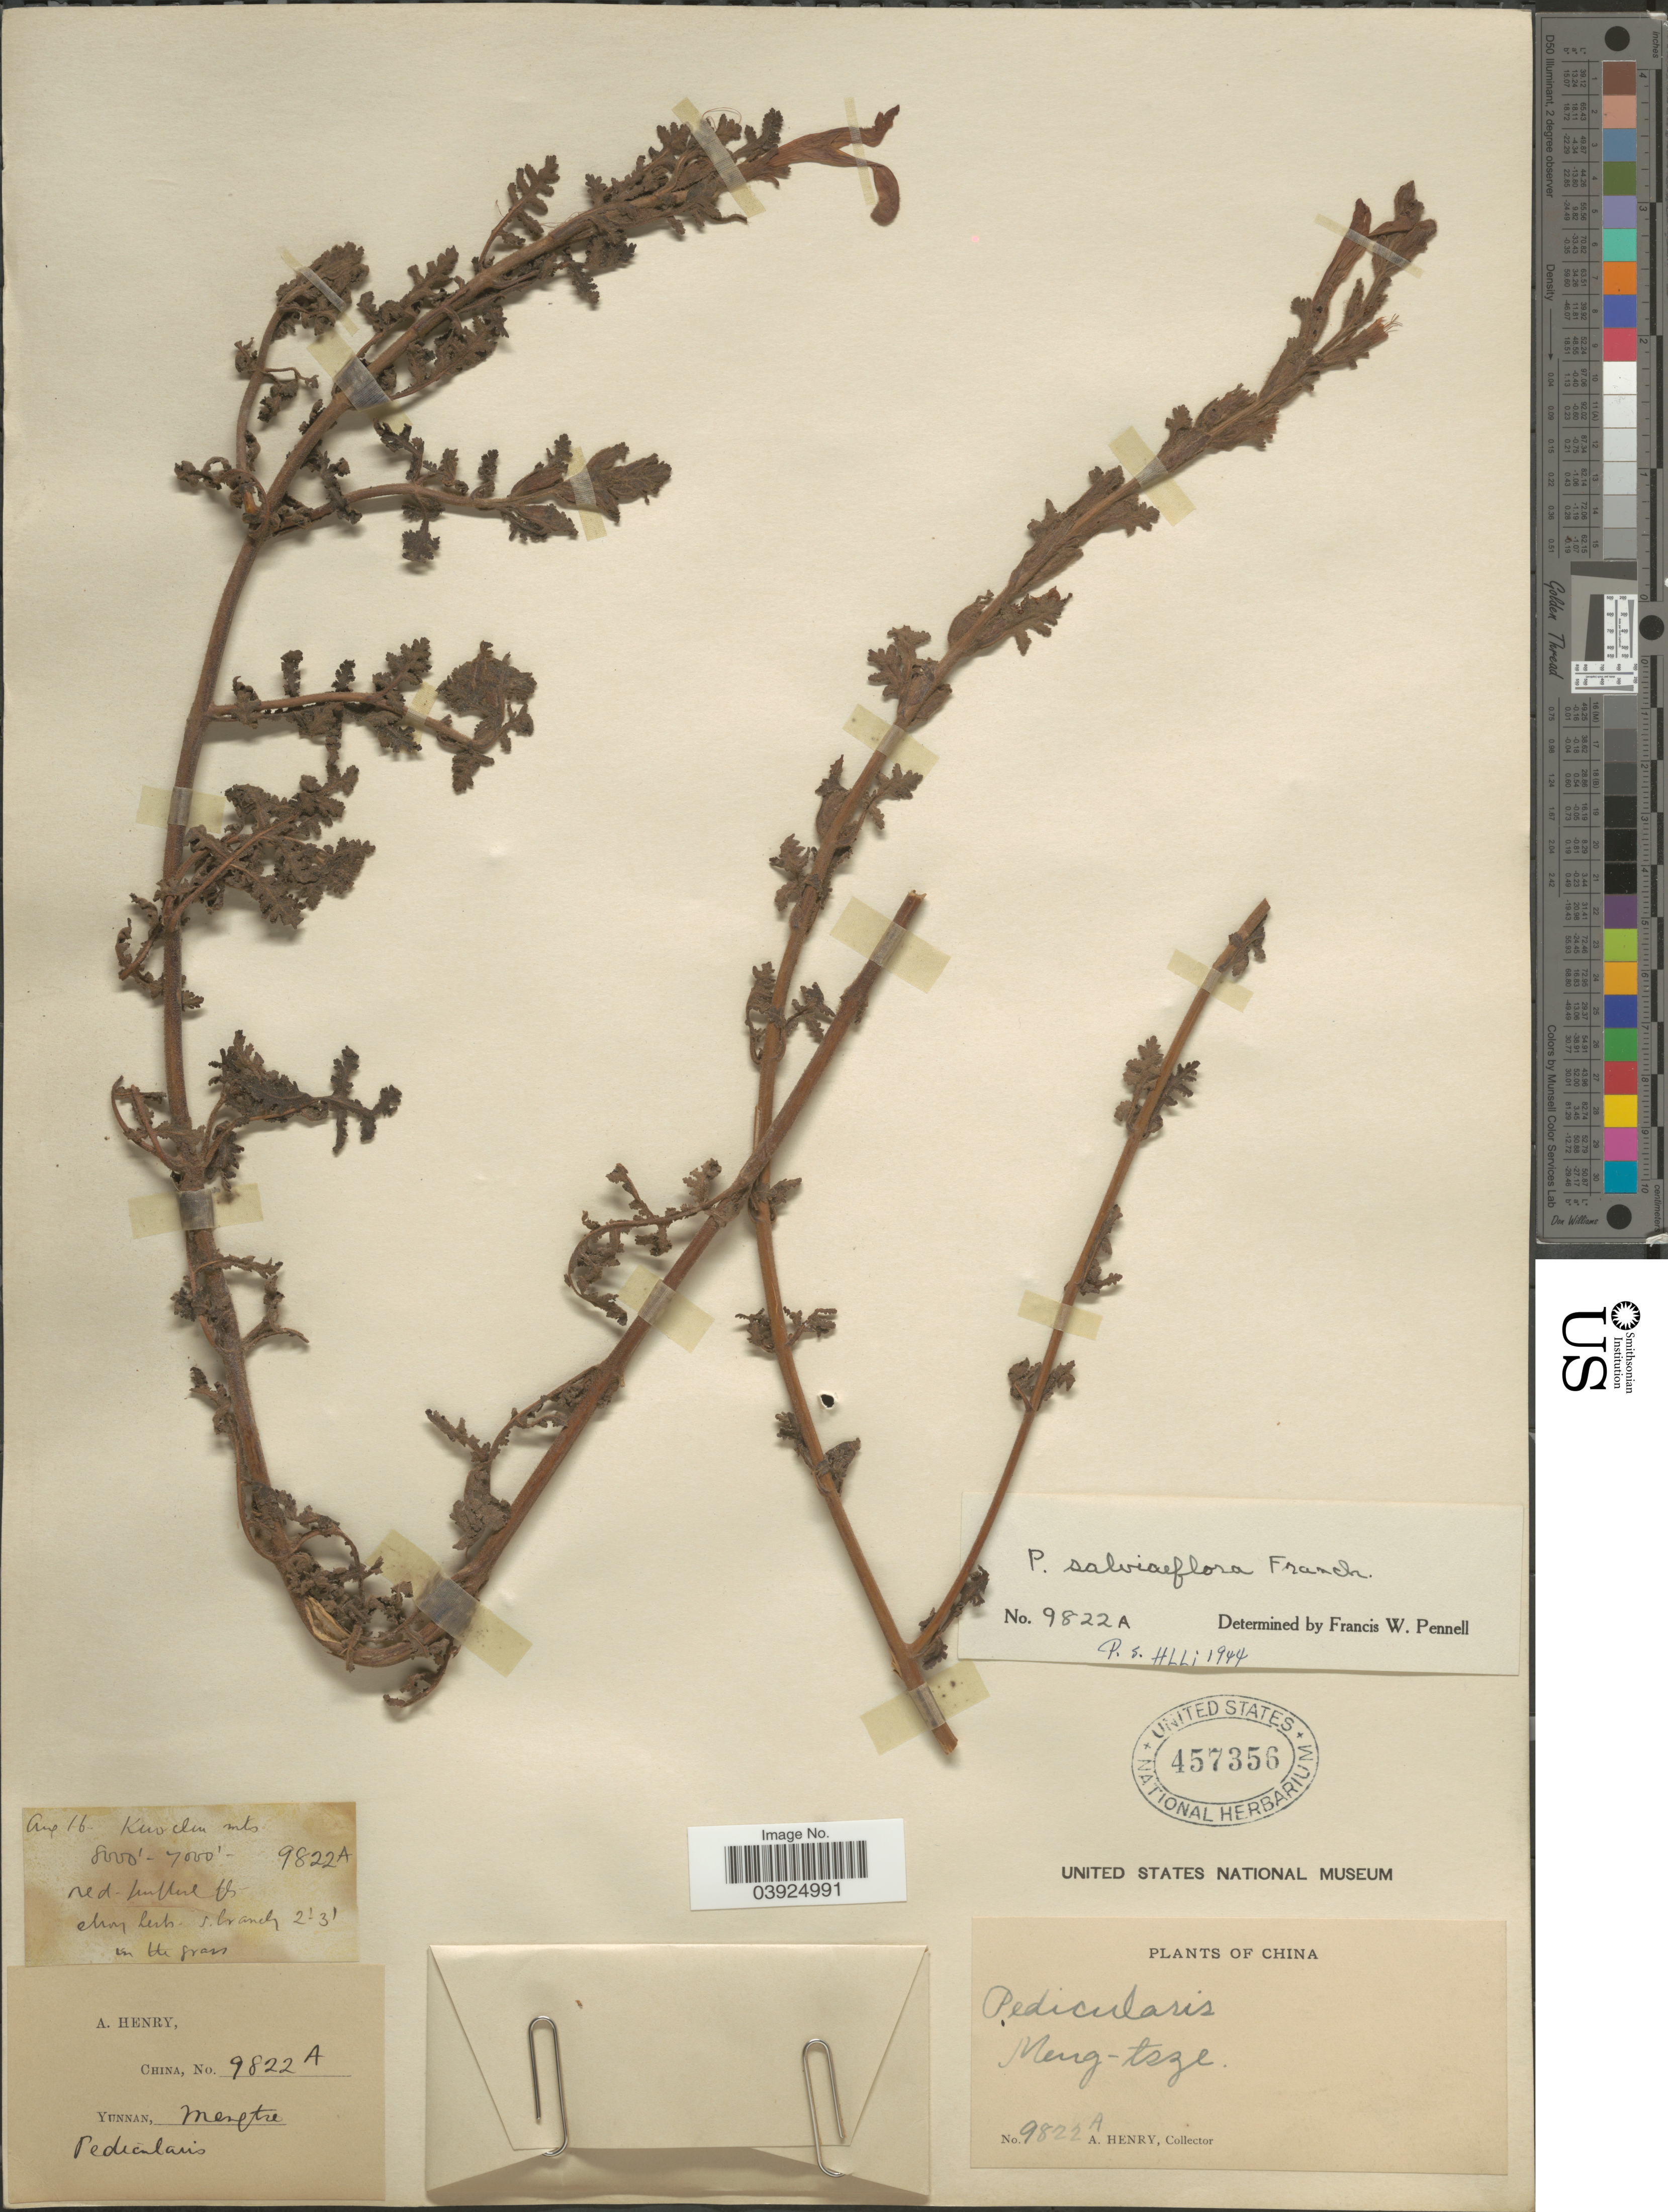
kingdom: Plantae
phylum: Tracheophyta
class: Magnoliopsida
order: Lamiales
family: Orobanchaceae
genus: Pedicularis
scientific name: Pedicularis salviiflora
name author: Franch.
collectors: A. Henry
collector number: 9822 A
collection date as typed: Transcribed d/m/y: /8/16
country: China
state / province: Yunnan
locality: Meng-tsze. Kuo chin mts.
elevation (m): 2134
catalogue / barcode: US 457356